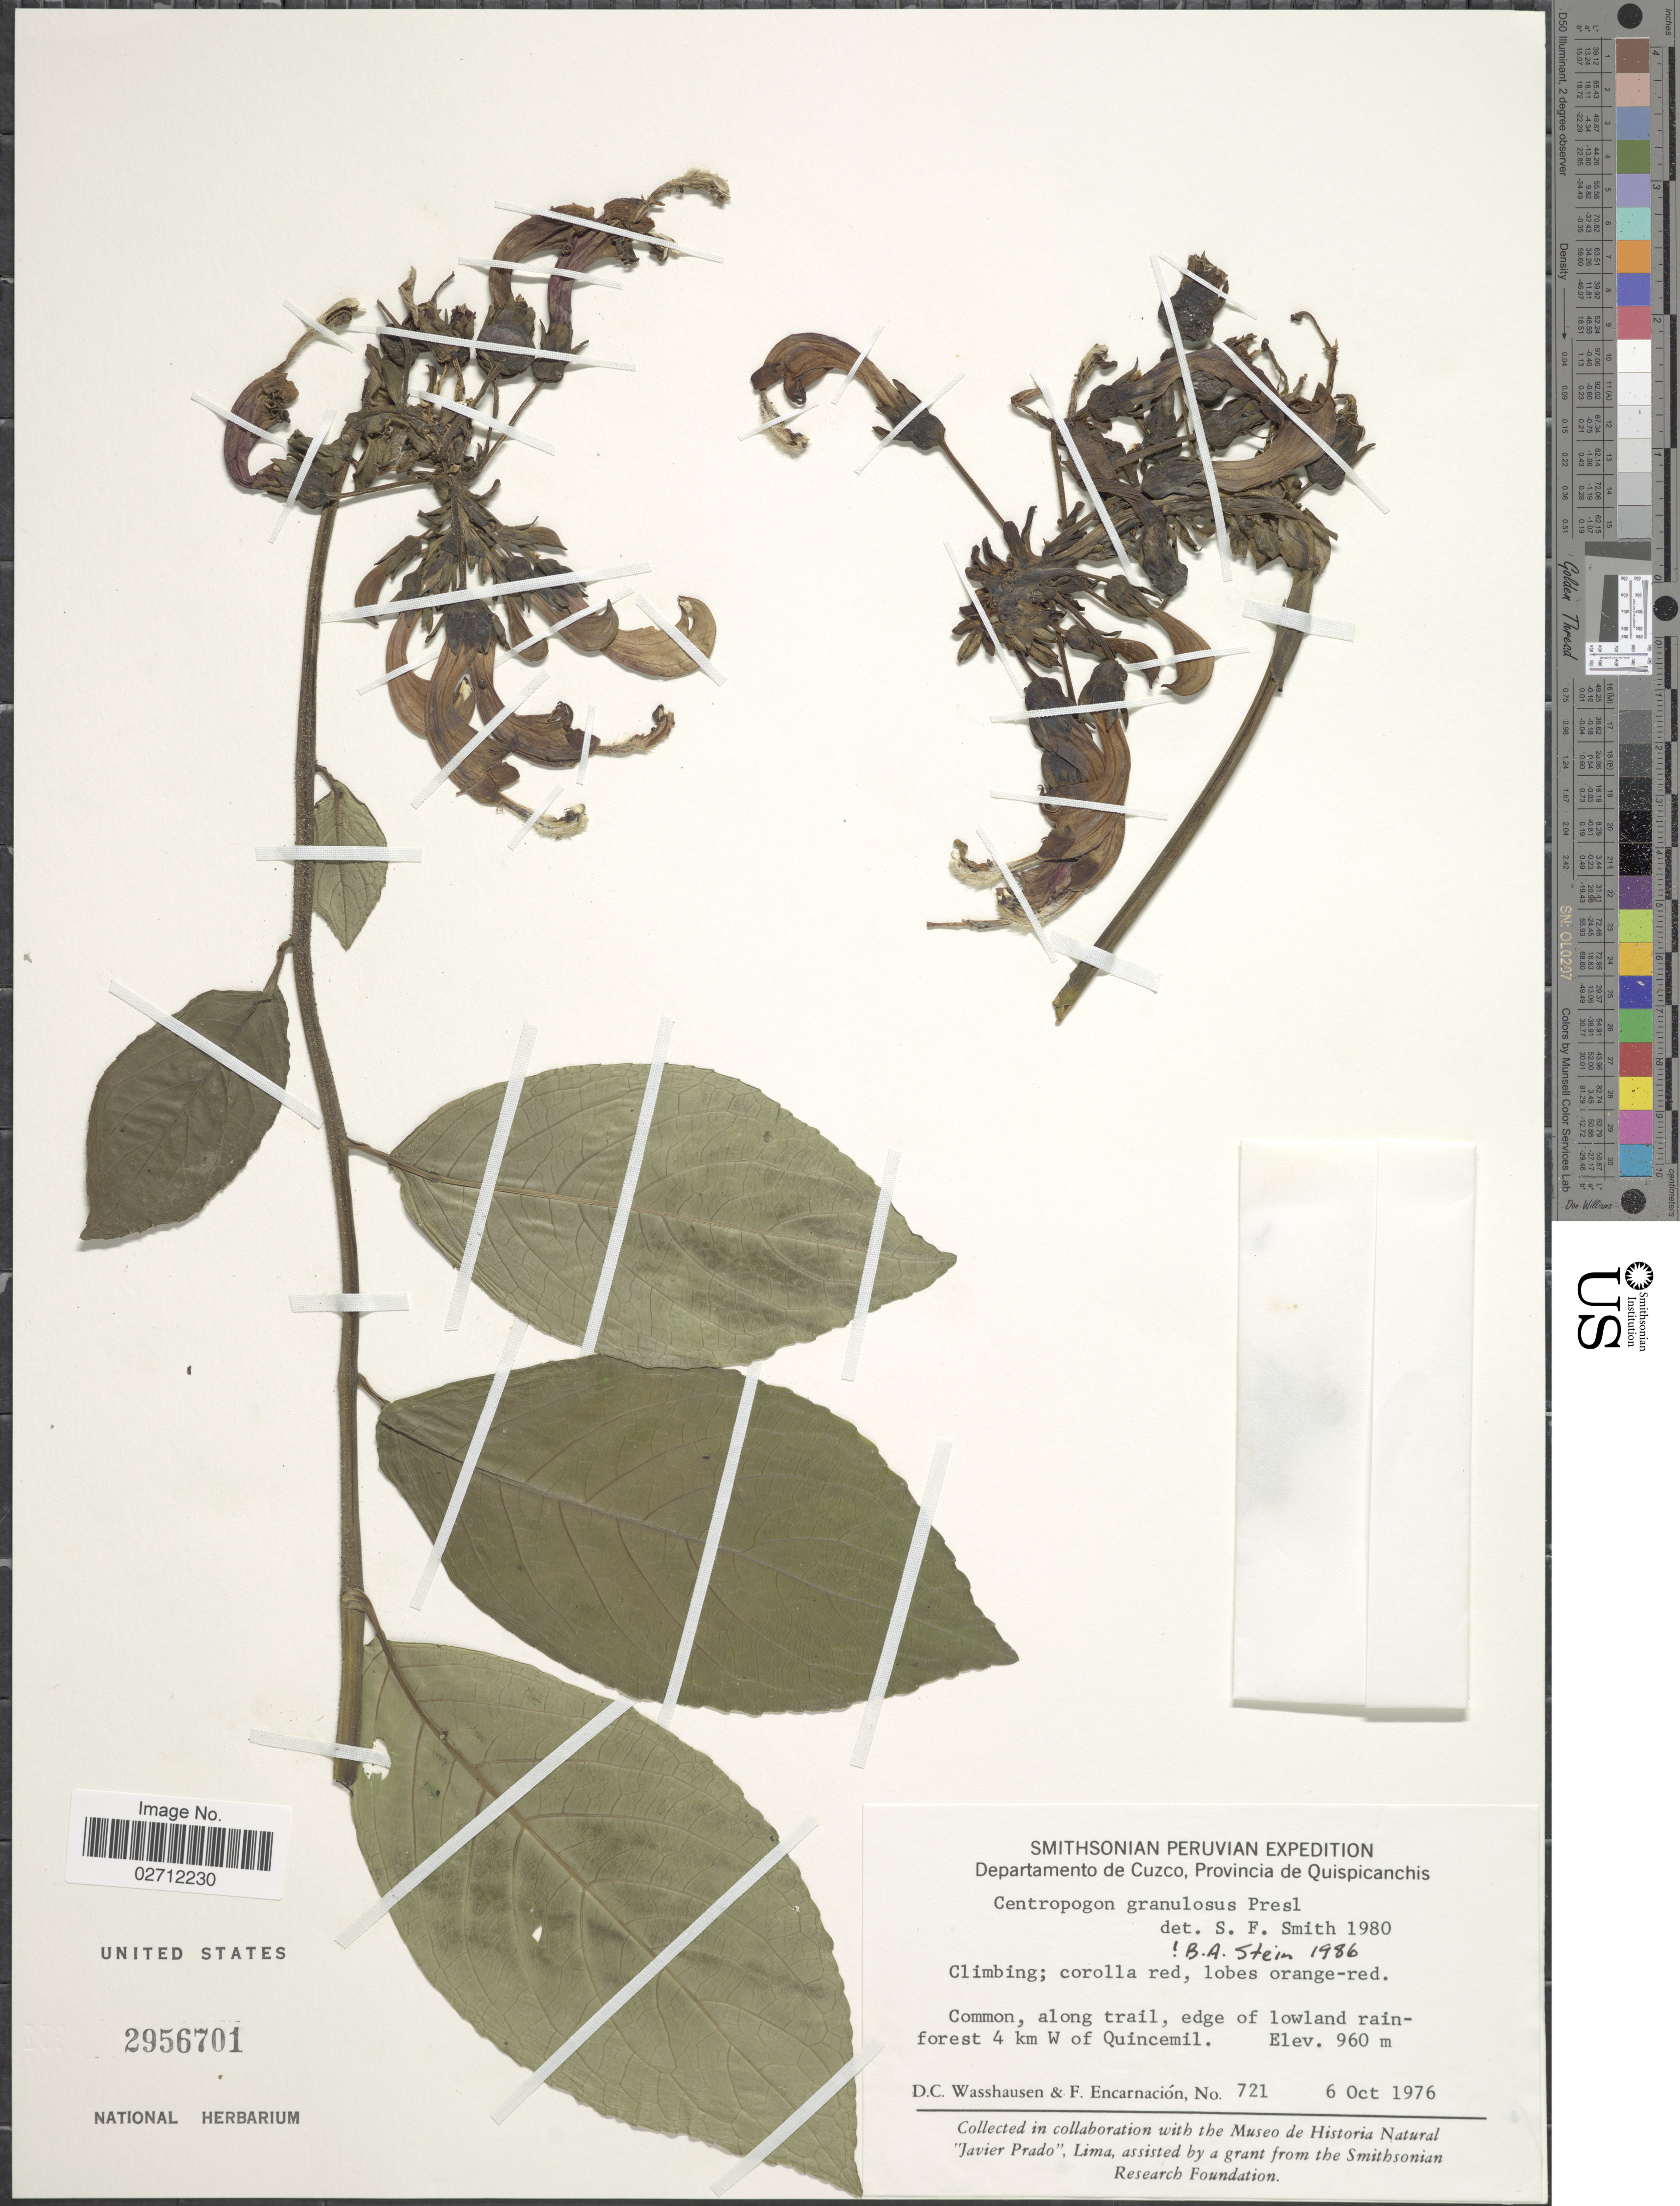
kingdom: Plantae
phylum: Tracheophyta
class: Magnoliopsida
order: Asterales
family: Campanulaceae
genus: Centropogon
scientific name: Centropogon granulosus subsp. granulosus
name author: C. Presl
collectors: D. C. Wasshausen & F. Encarnación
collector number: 721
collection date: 1976-10-06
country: Peru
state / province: Cusco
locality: Departamento de Cuzco, Provincia de Quispicanchis, common, along trail, edge of lowland rainforest 4 km W of Quincemil.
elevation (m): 960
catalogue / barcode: US 2956701